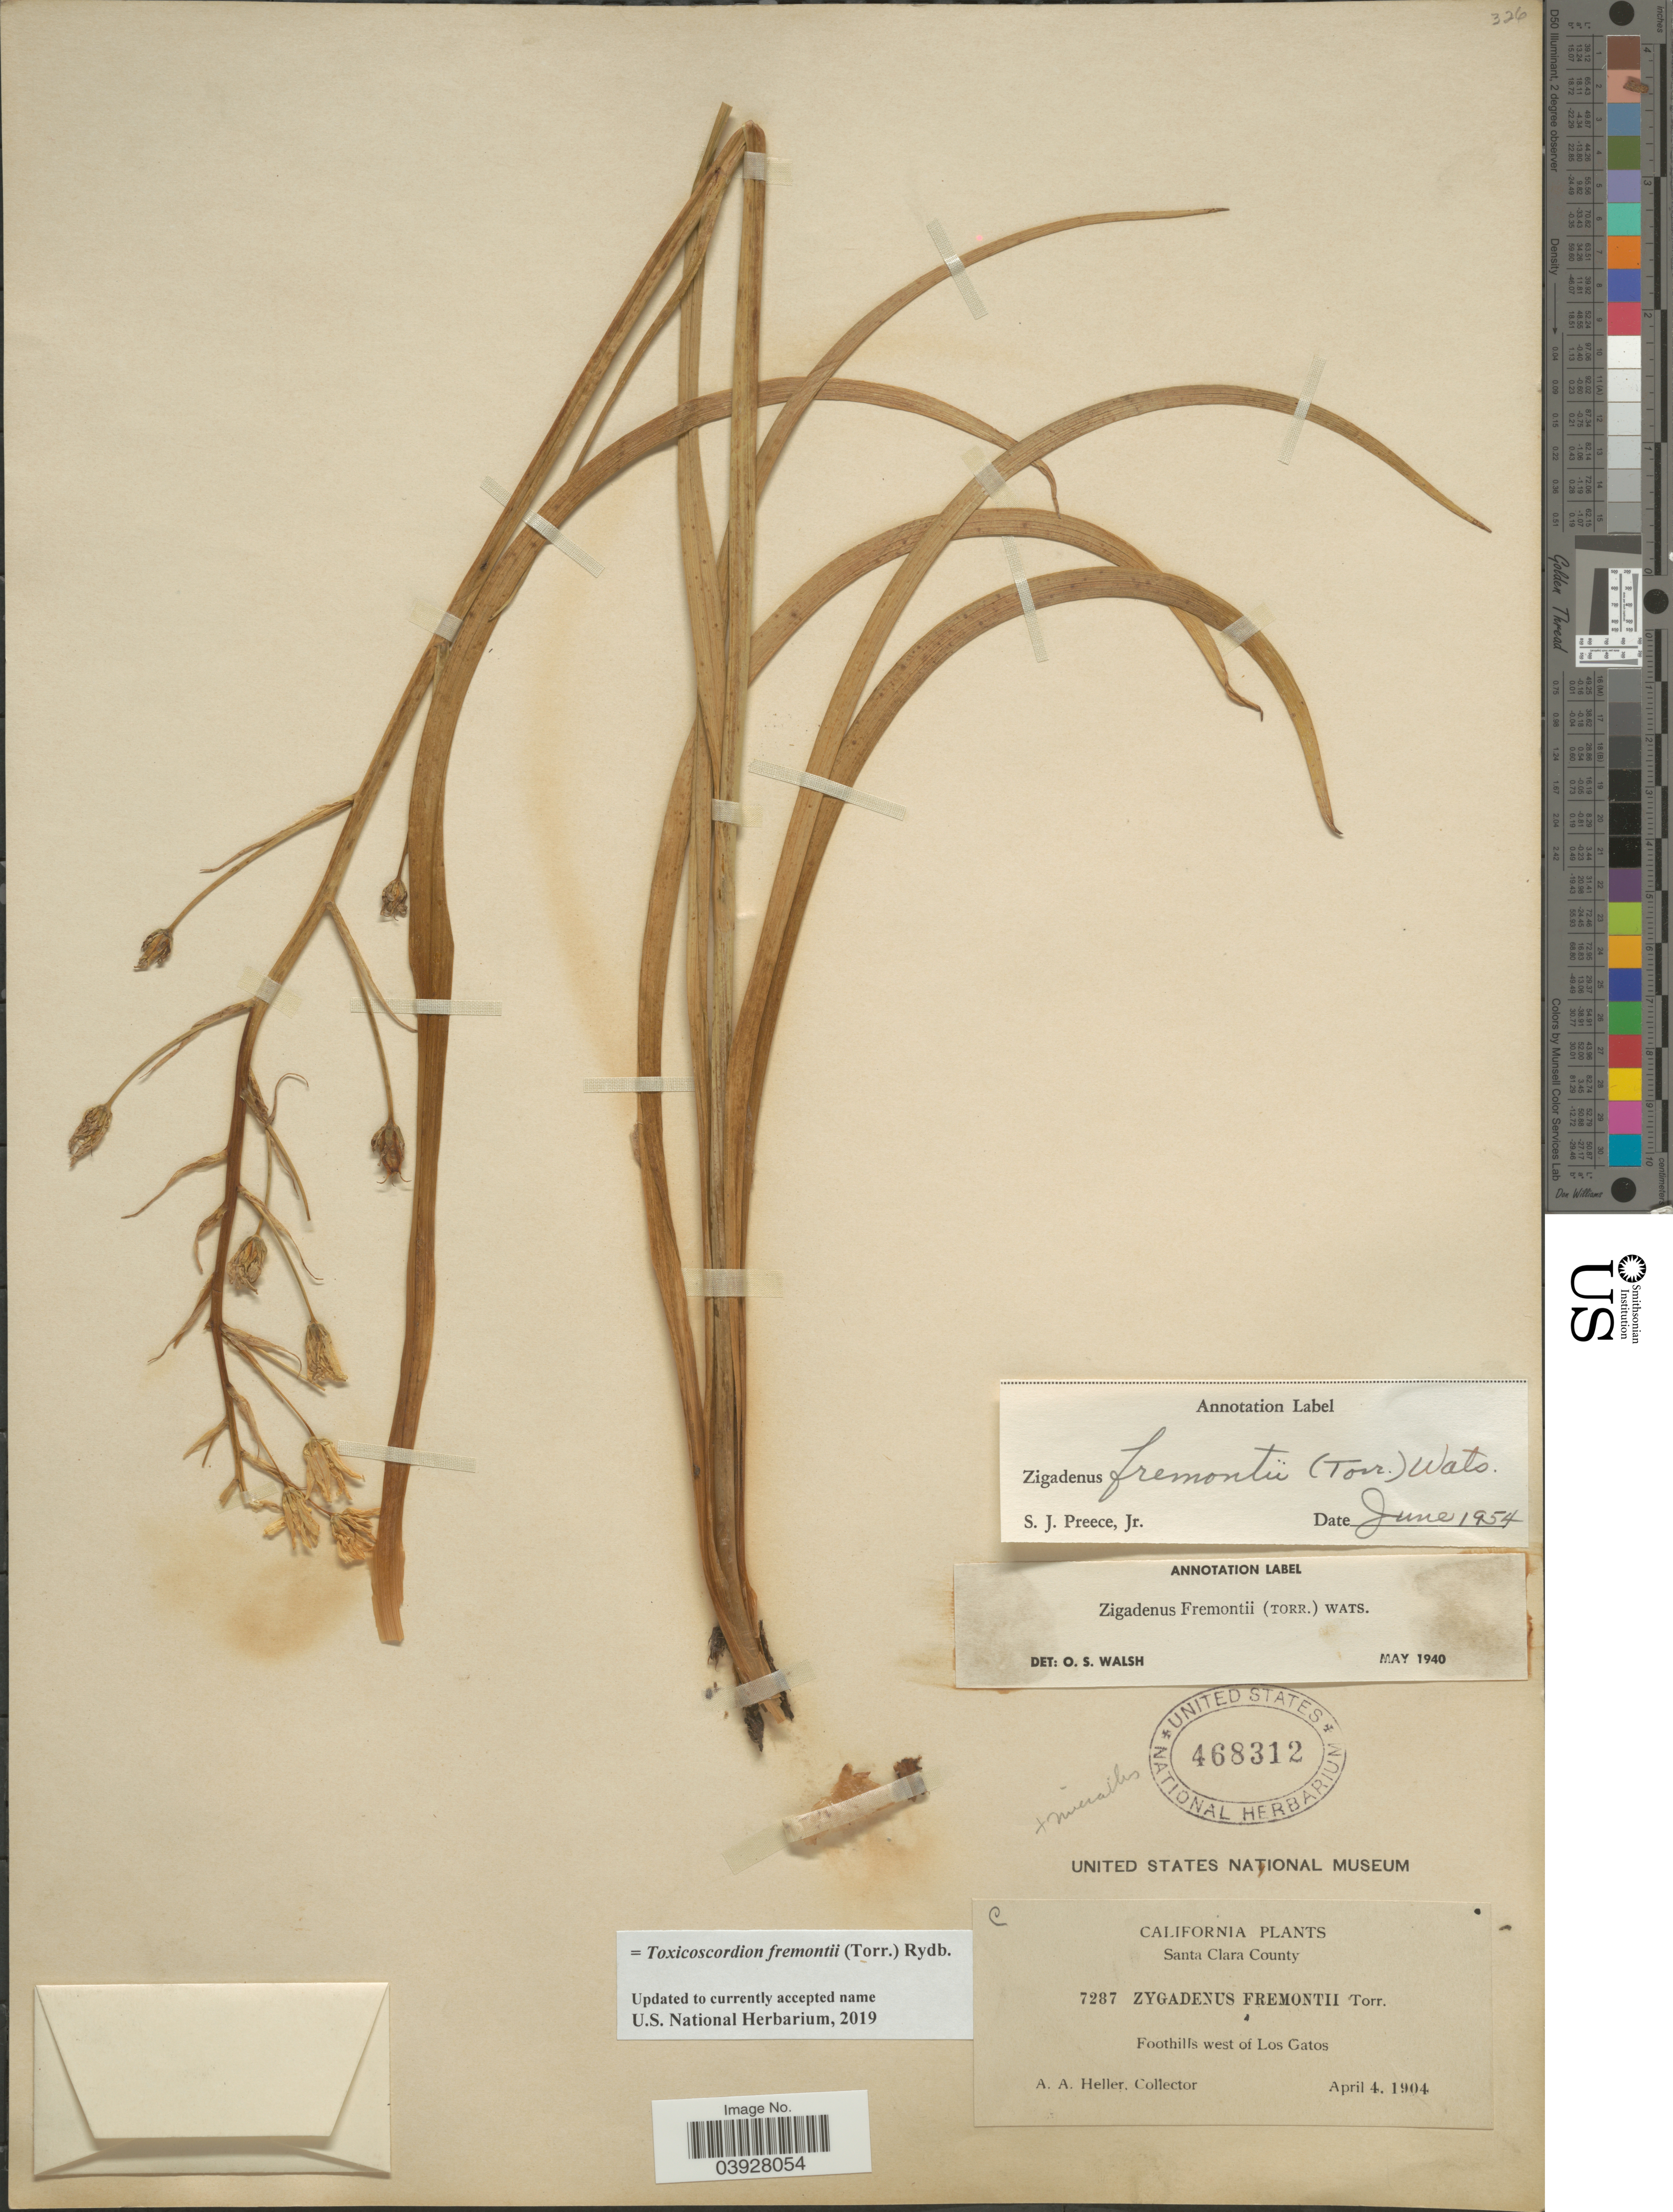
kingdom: Plantae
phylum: Tracheophyta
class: Liliopsida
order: Liliales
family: Melanthiaceae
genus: Toxicoscordion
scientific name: Toxicoscordion fremontii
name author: (Torr.) Rydb.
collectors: A. A. Heller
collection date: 1904-04-04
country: United States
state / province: California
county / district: Santa Clara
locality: Santa Clara County. Foothills west of Los Gatos.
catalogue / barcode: US 468312